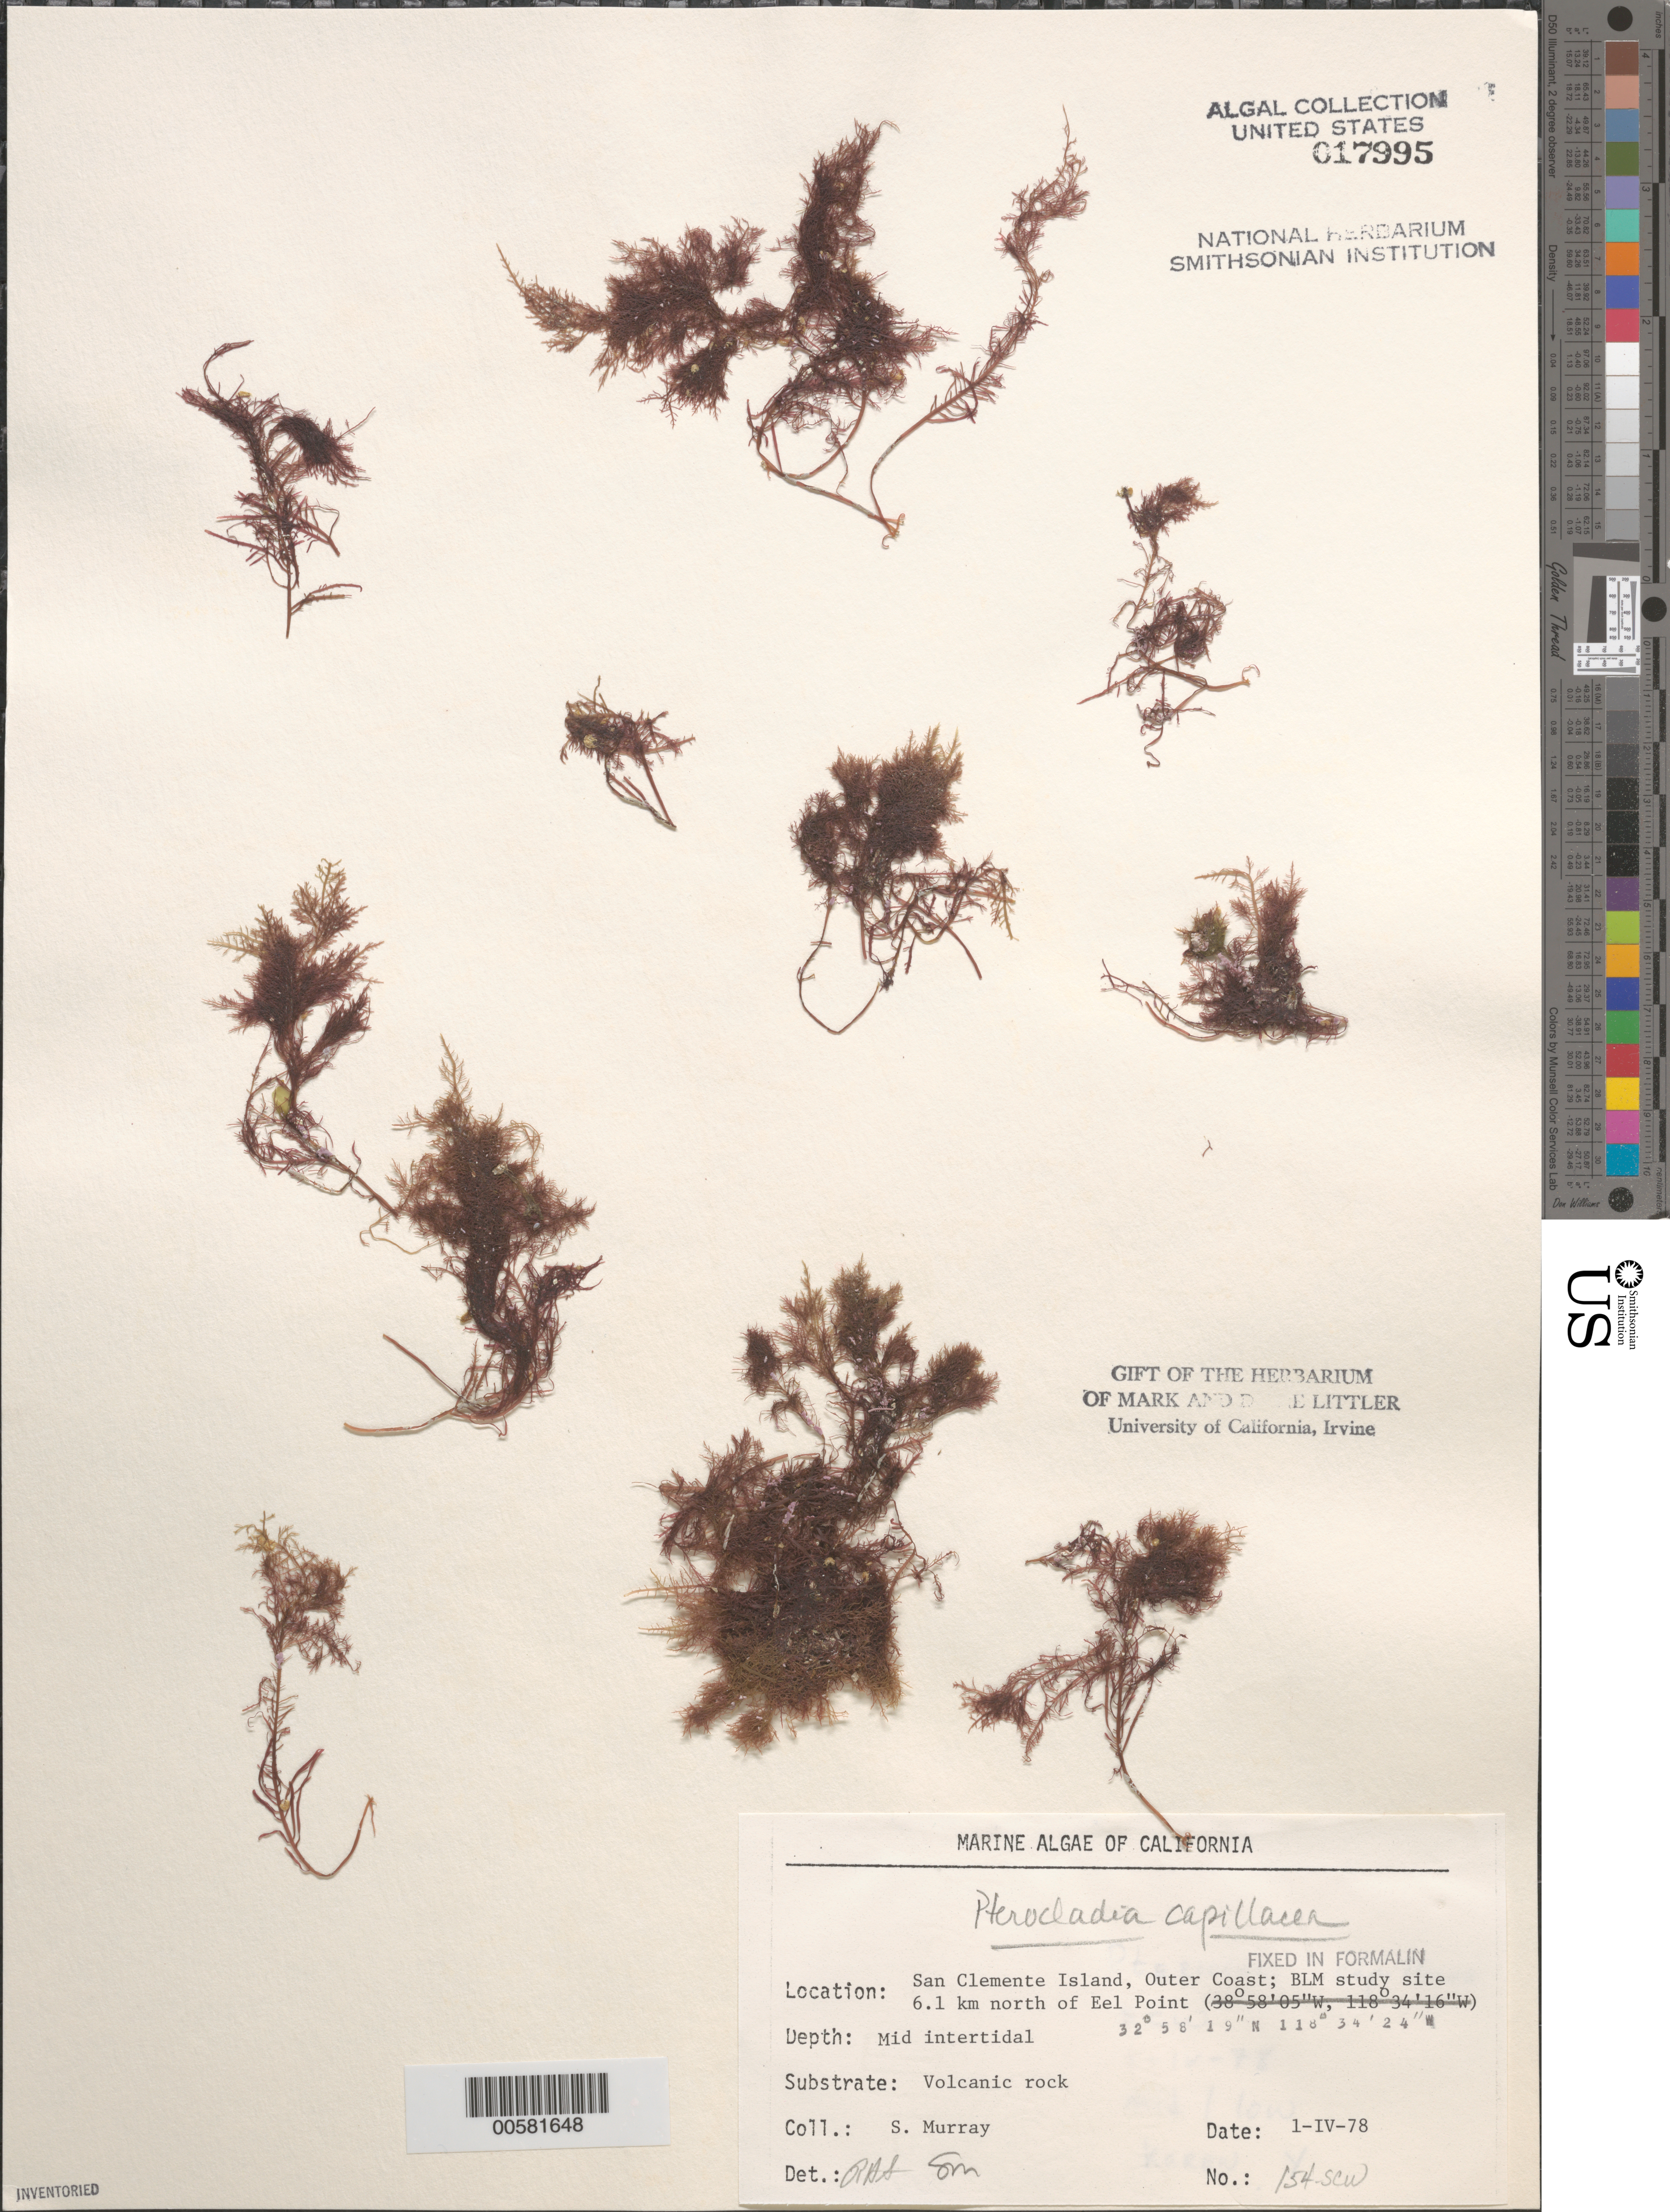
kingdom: Plantae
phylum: Rhodophyta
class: Florideophyceae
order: Gelidiales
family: Pterocladiaceae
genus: Pterocladiella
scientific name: Pterocladiella capillacea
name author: (S.G. Gmel.) Santelices & Hommers.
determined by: Algae name updating Project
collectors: S. N. Murray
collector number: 154-scw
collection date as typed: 01 Apr 1978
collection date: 1978-04-01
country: United States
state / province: California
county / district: Los Angeles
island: San Clemente Island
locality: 6.1 km north of Eel Point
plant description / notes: BLM-SOCALBIGHT Rocky Intertidal Survey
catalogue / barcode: US 17995